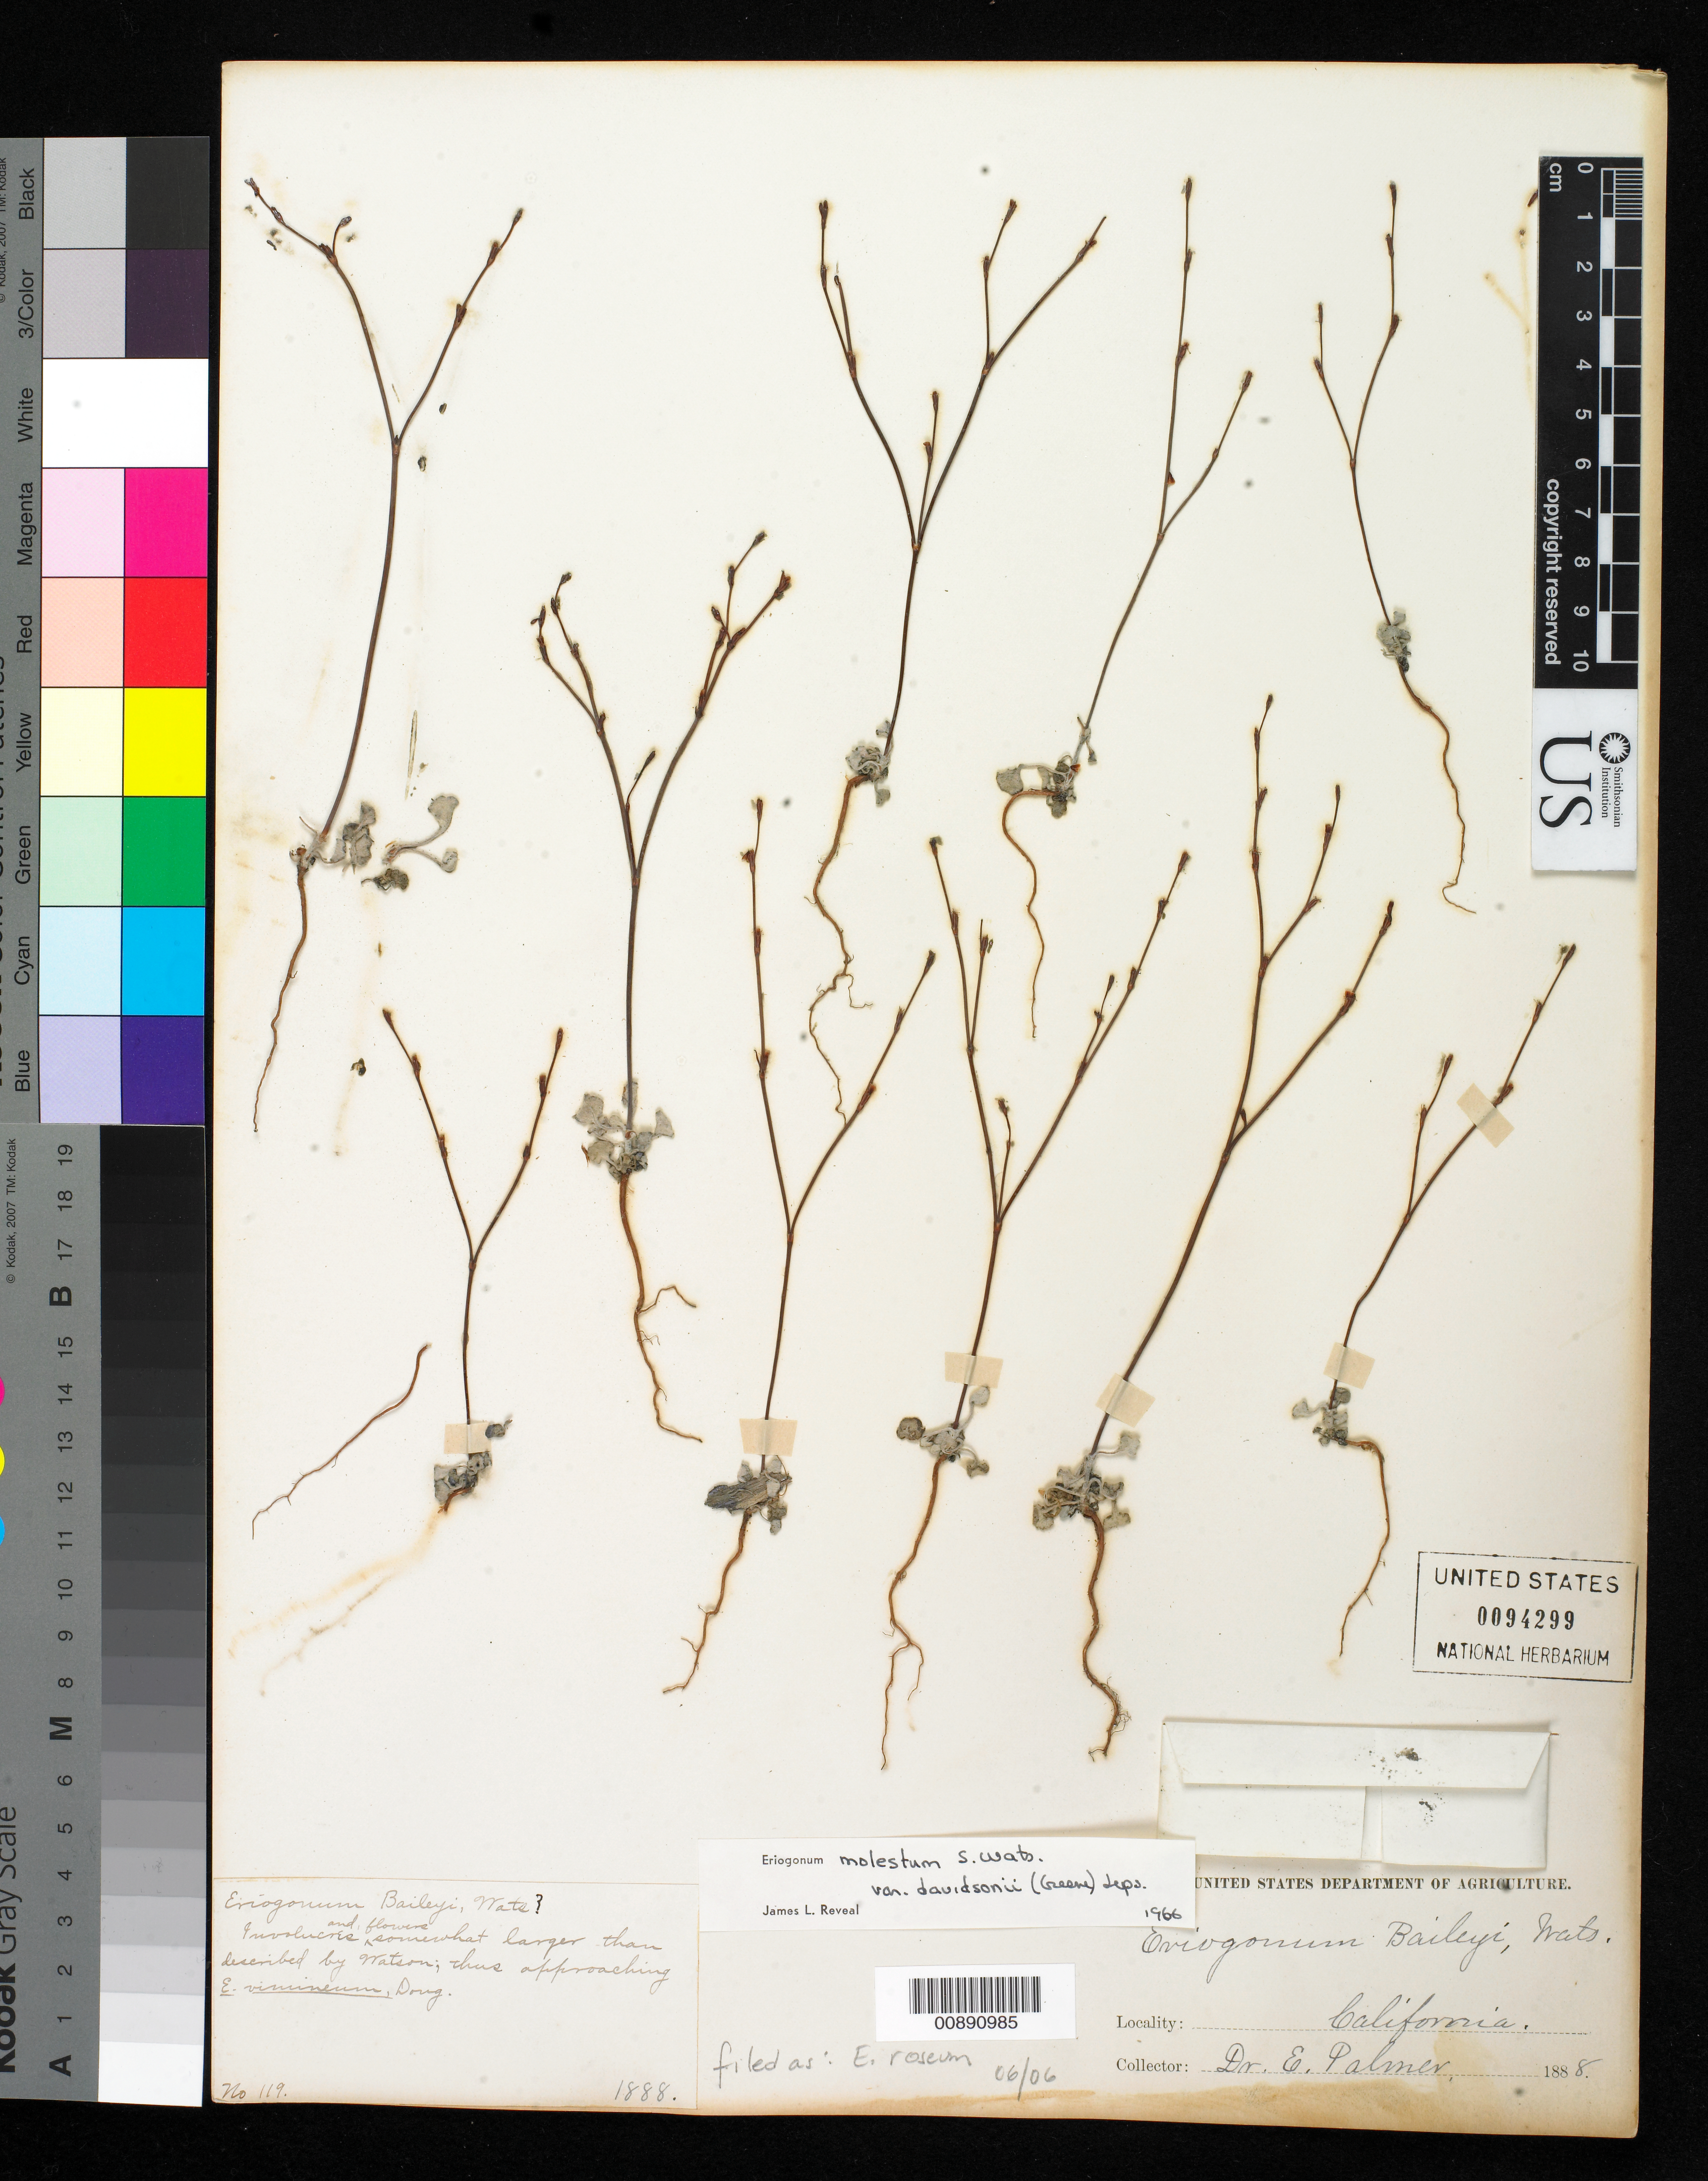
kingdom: Plantae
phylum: Tracheophyta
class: Magnoliopsida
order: Caryophyllales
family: Polygonaceae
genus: Eriogonum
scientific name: Eriogonum roseum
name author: Durand & Hilg.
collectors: E. Palmer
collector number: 119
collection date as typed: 1888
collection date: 1888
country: United States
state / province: California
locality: California.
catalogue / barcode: US 94299